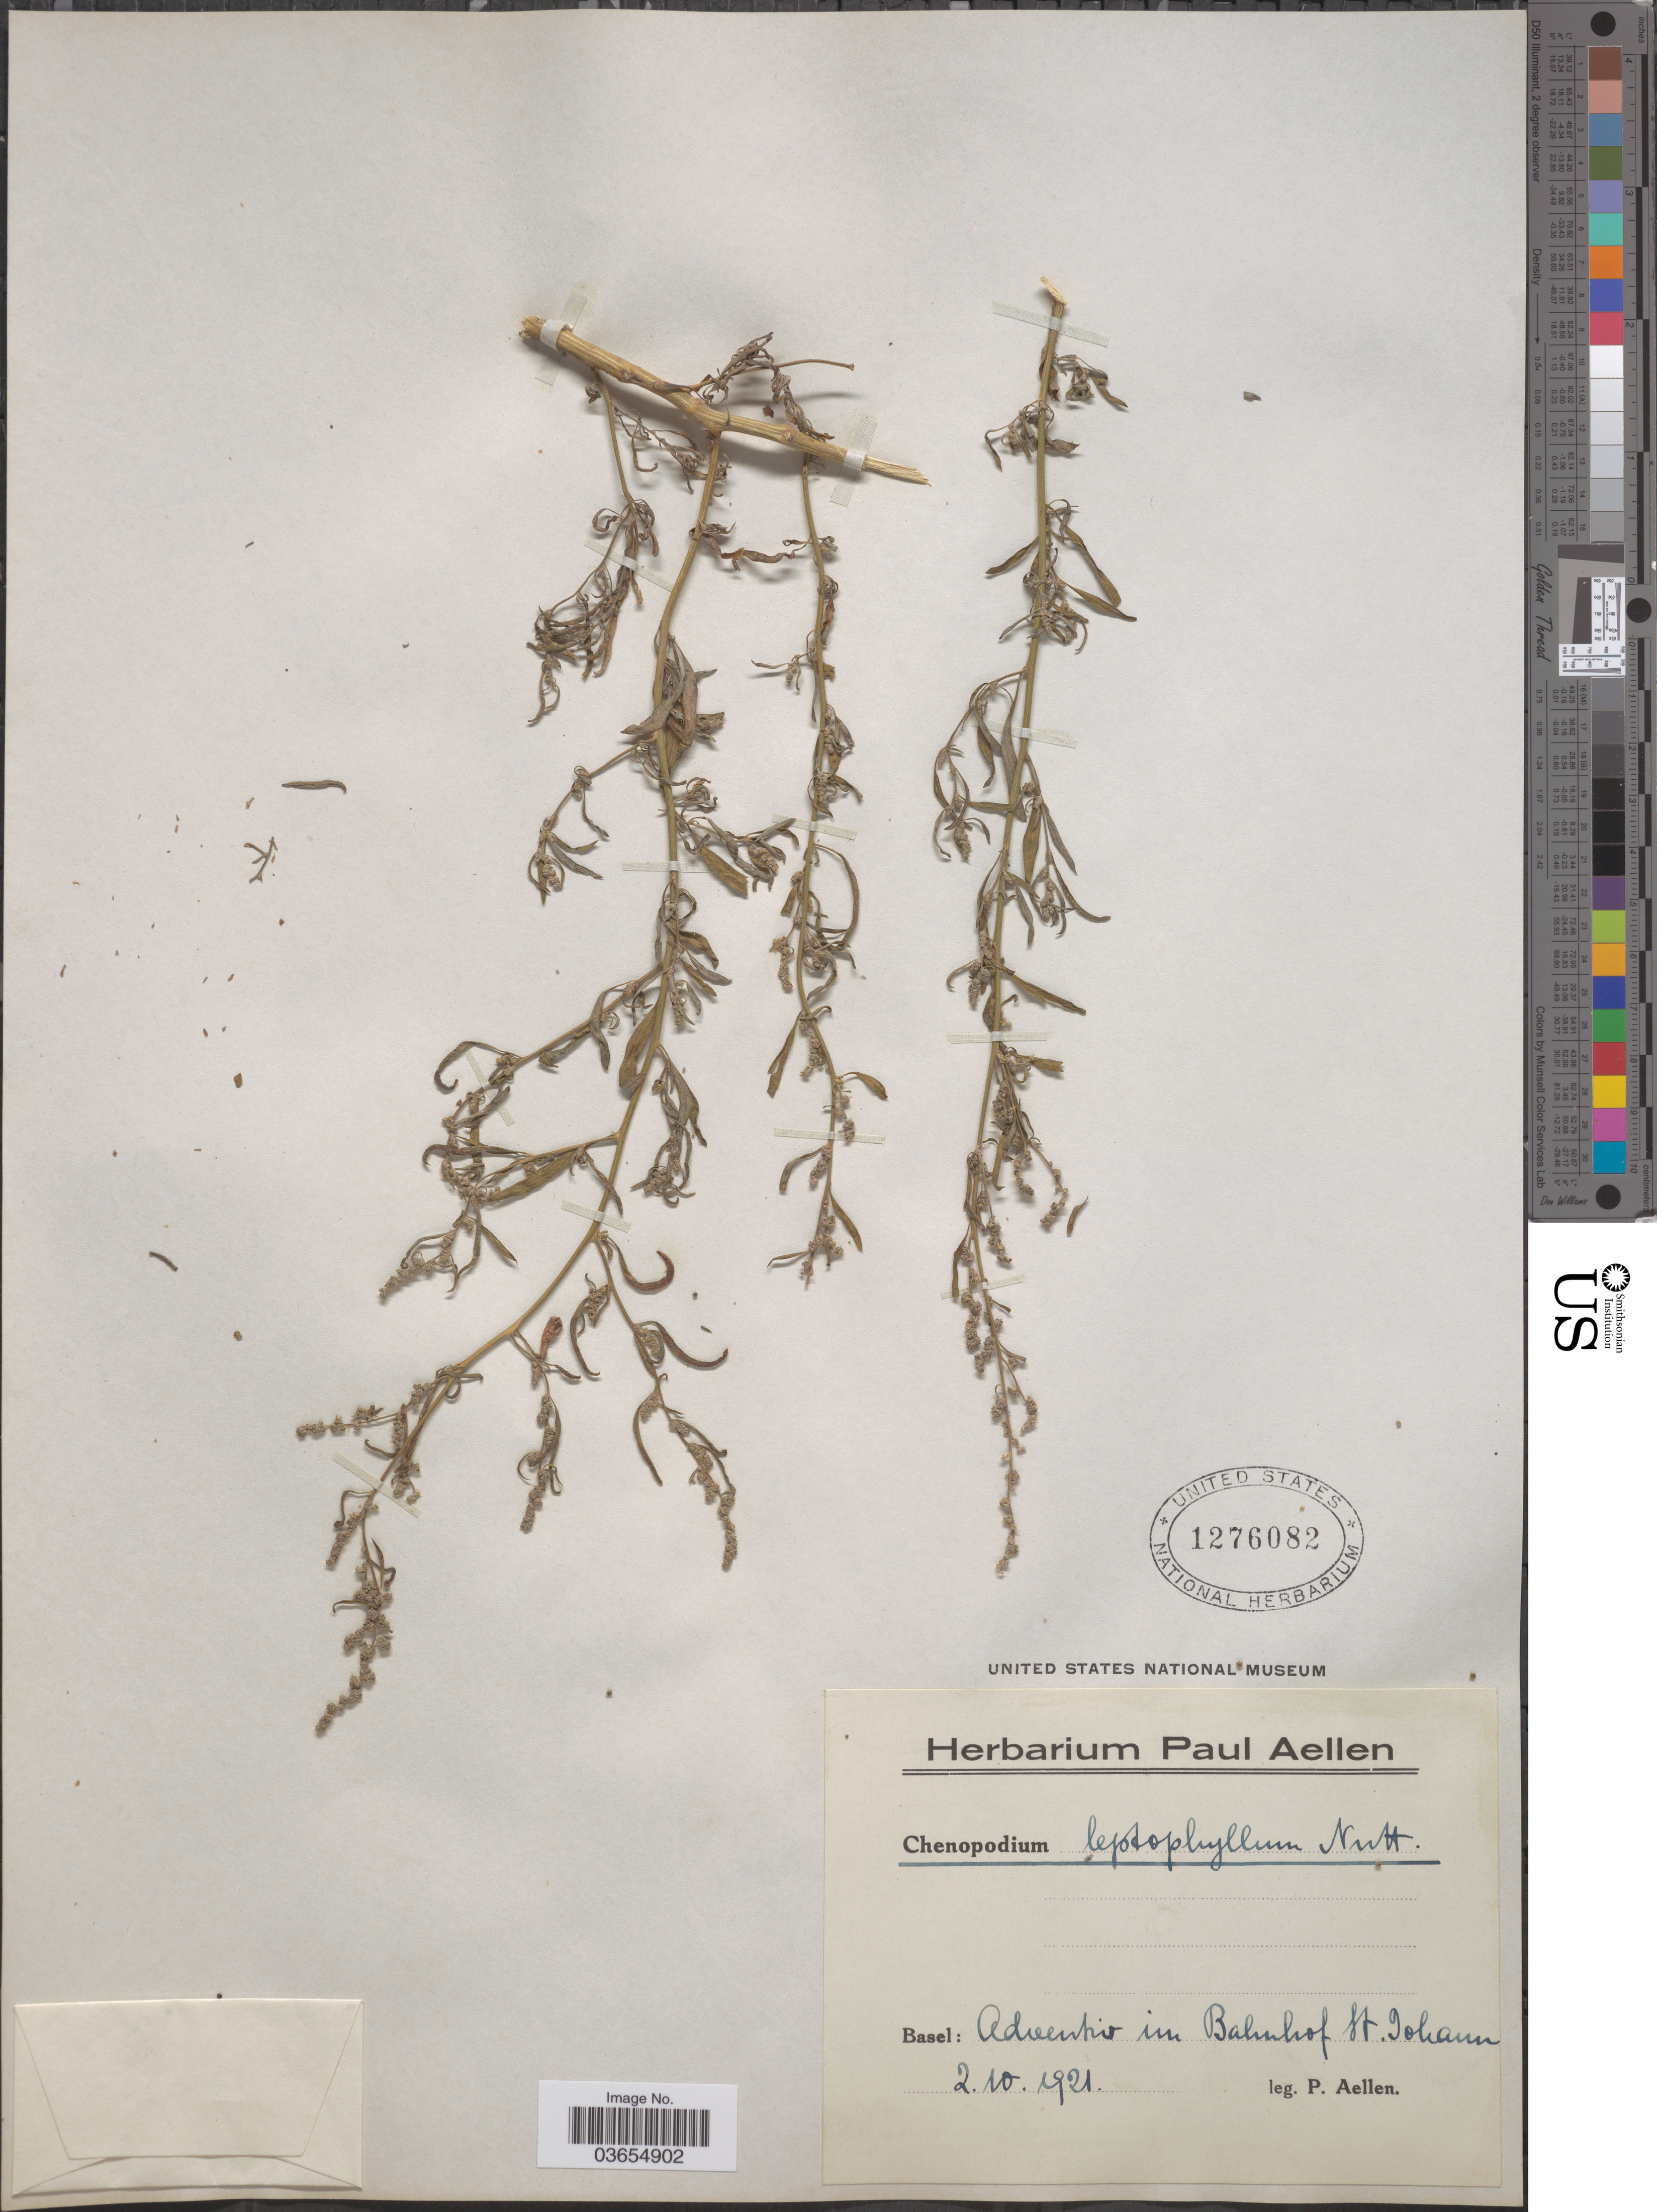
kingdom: Plantae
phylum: Tracheophyta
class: Magnoliopsida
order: Caryophyllales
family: Amaranthaceae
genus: Chenopodium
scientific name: Chenopodium leptophyllum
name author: (Moq.) Nutt. ex S. Watson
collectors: P. Aellen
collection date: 1921-10-02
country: Switzerland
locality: Basel: Adventio im Bahnhof St. Johann.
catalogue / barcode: US 1276082